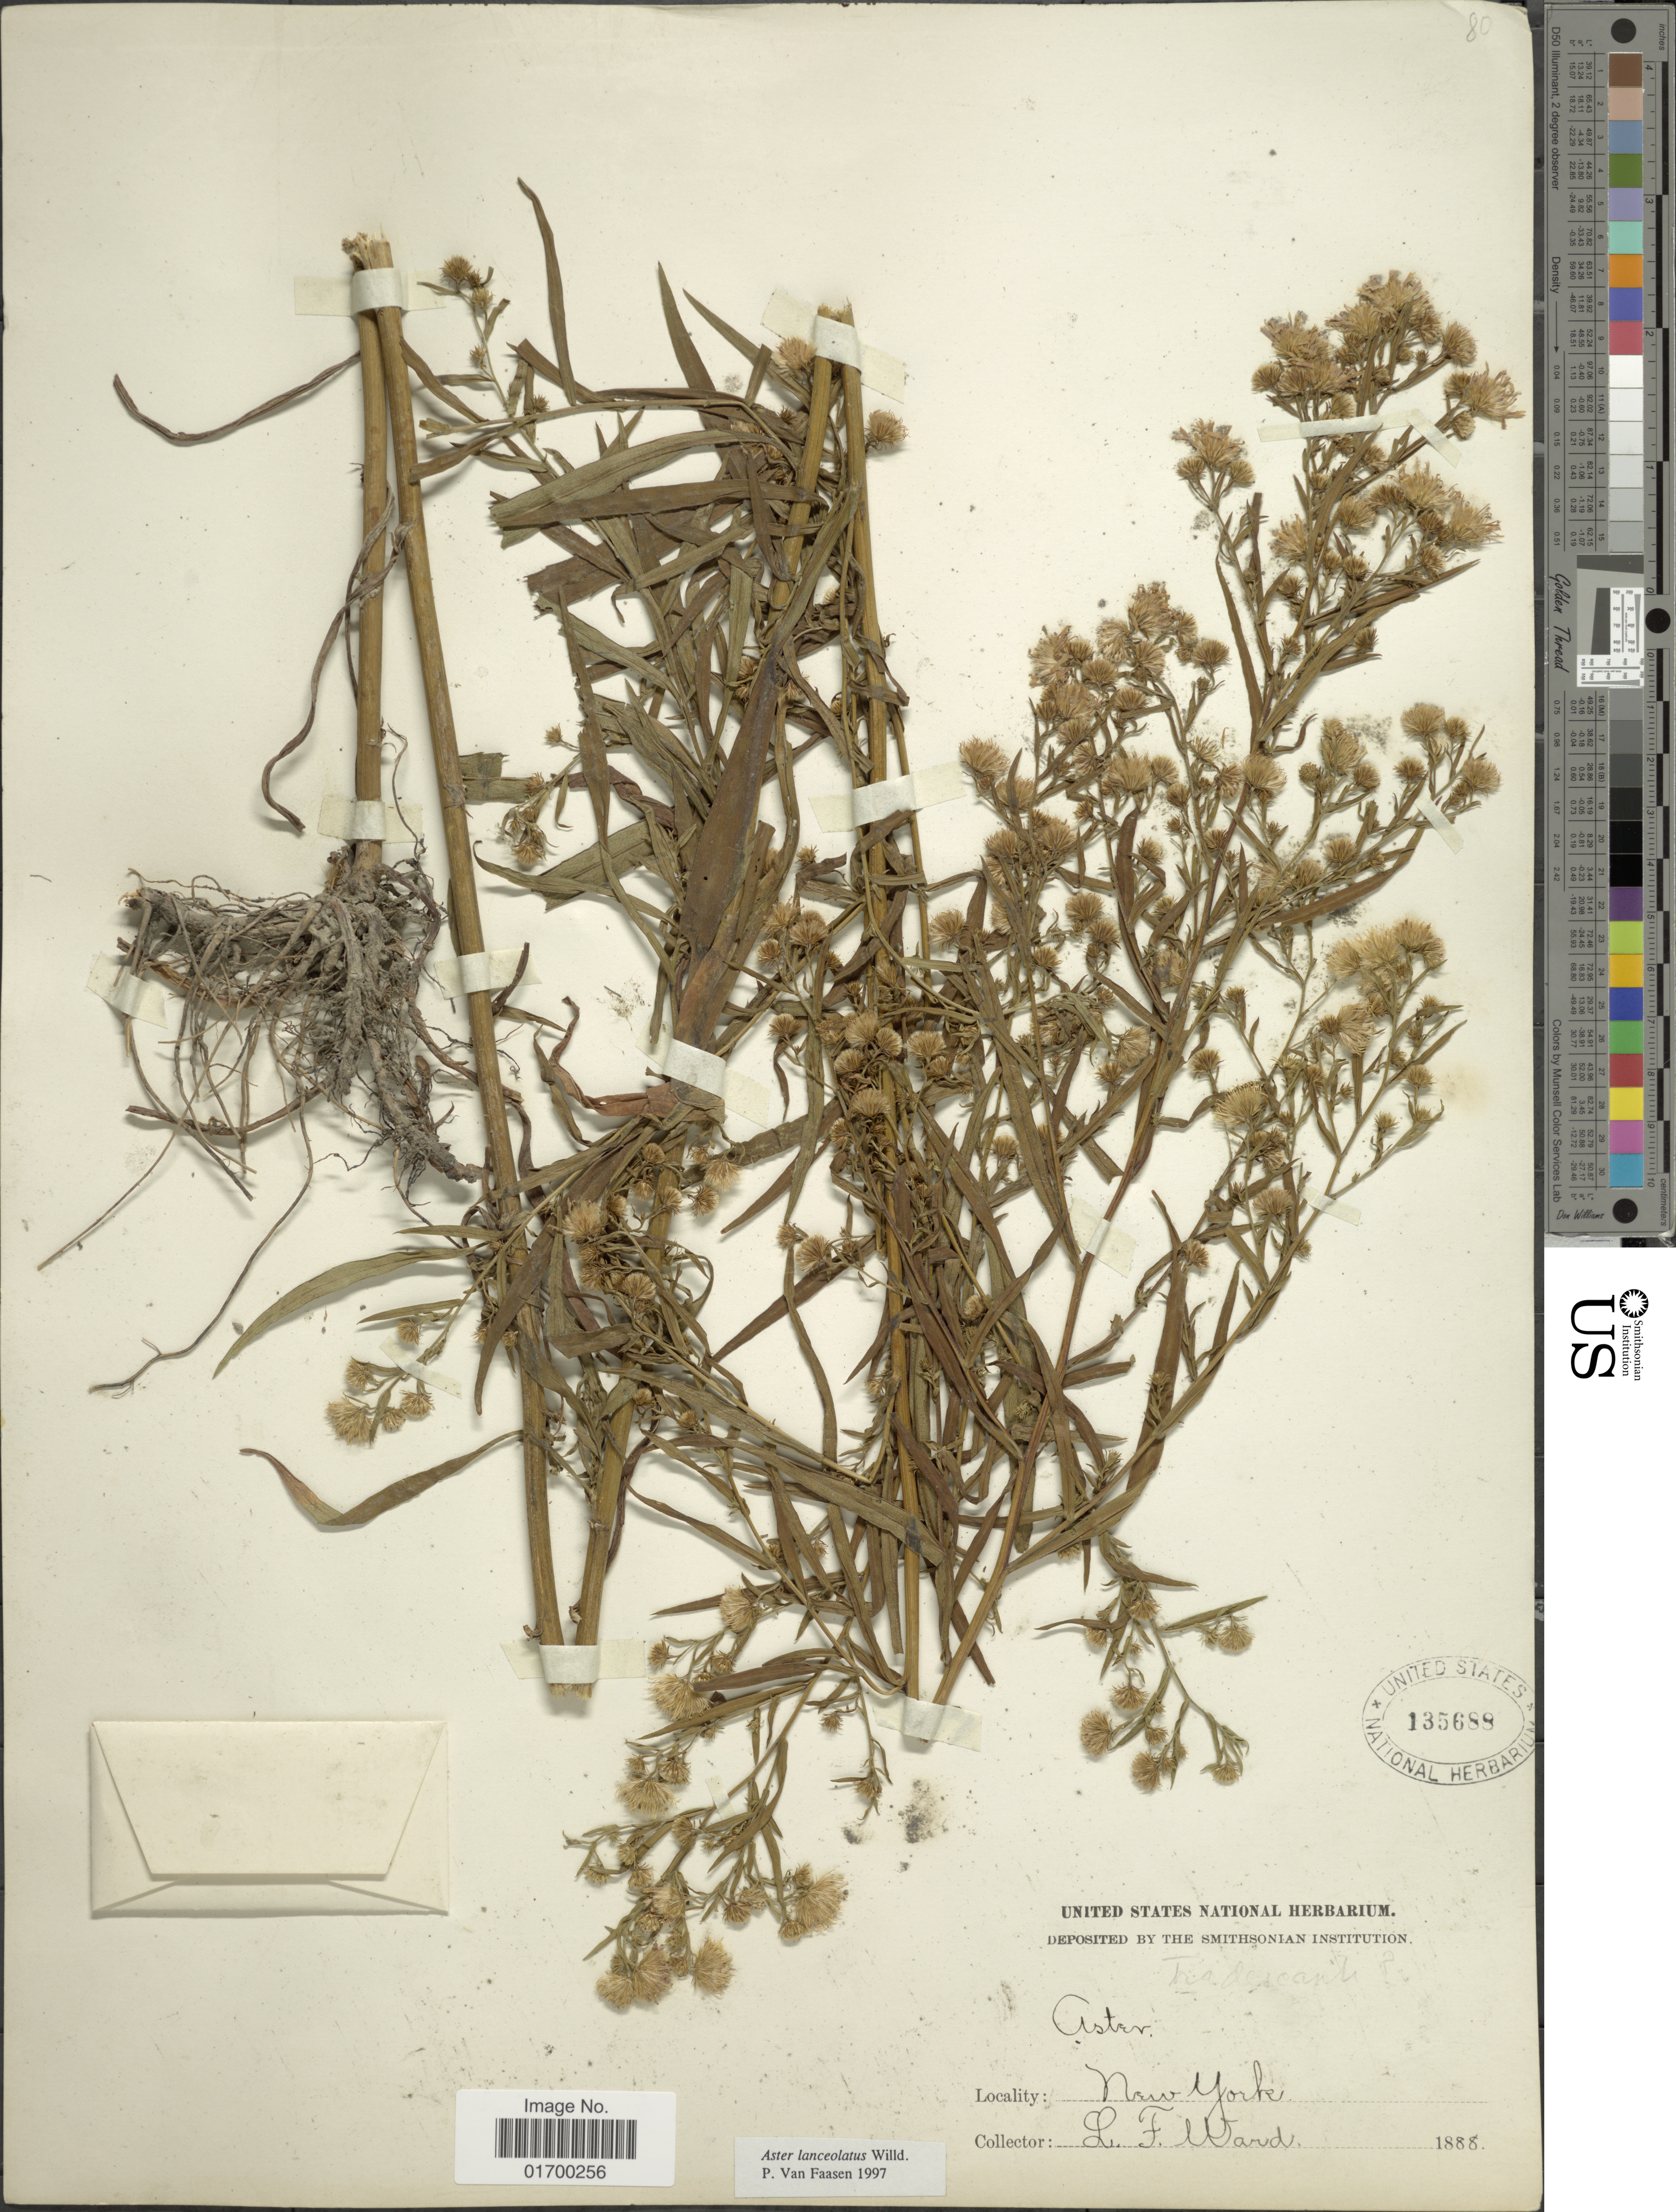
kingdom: Plantae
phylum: Tracheophyta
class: Magnoliopsida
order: Asterales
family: Asteraceae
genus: Symphyotrichum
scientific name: Symphyotrichum lanceolatum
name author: (Willd.) G.L. Nesom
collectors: L. Ward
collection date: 1888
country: United States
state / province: New York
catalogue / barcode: US 135688